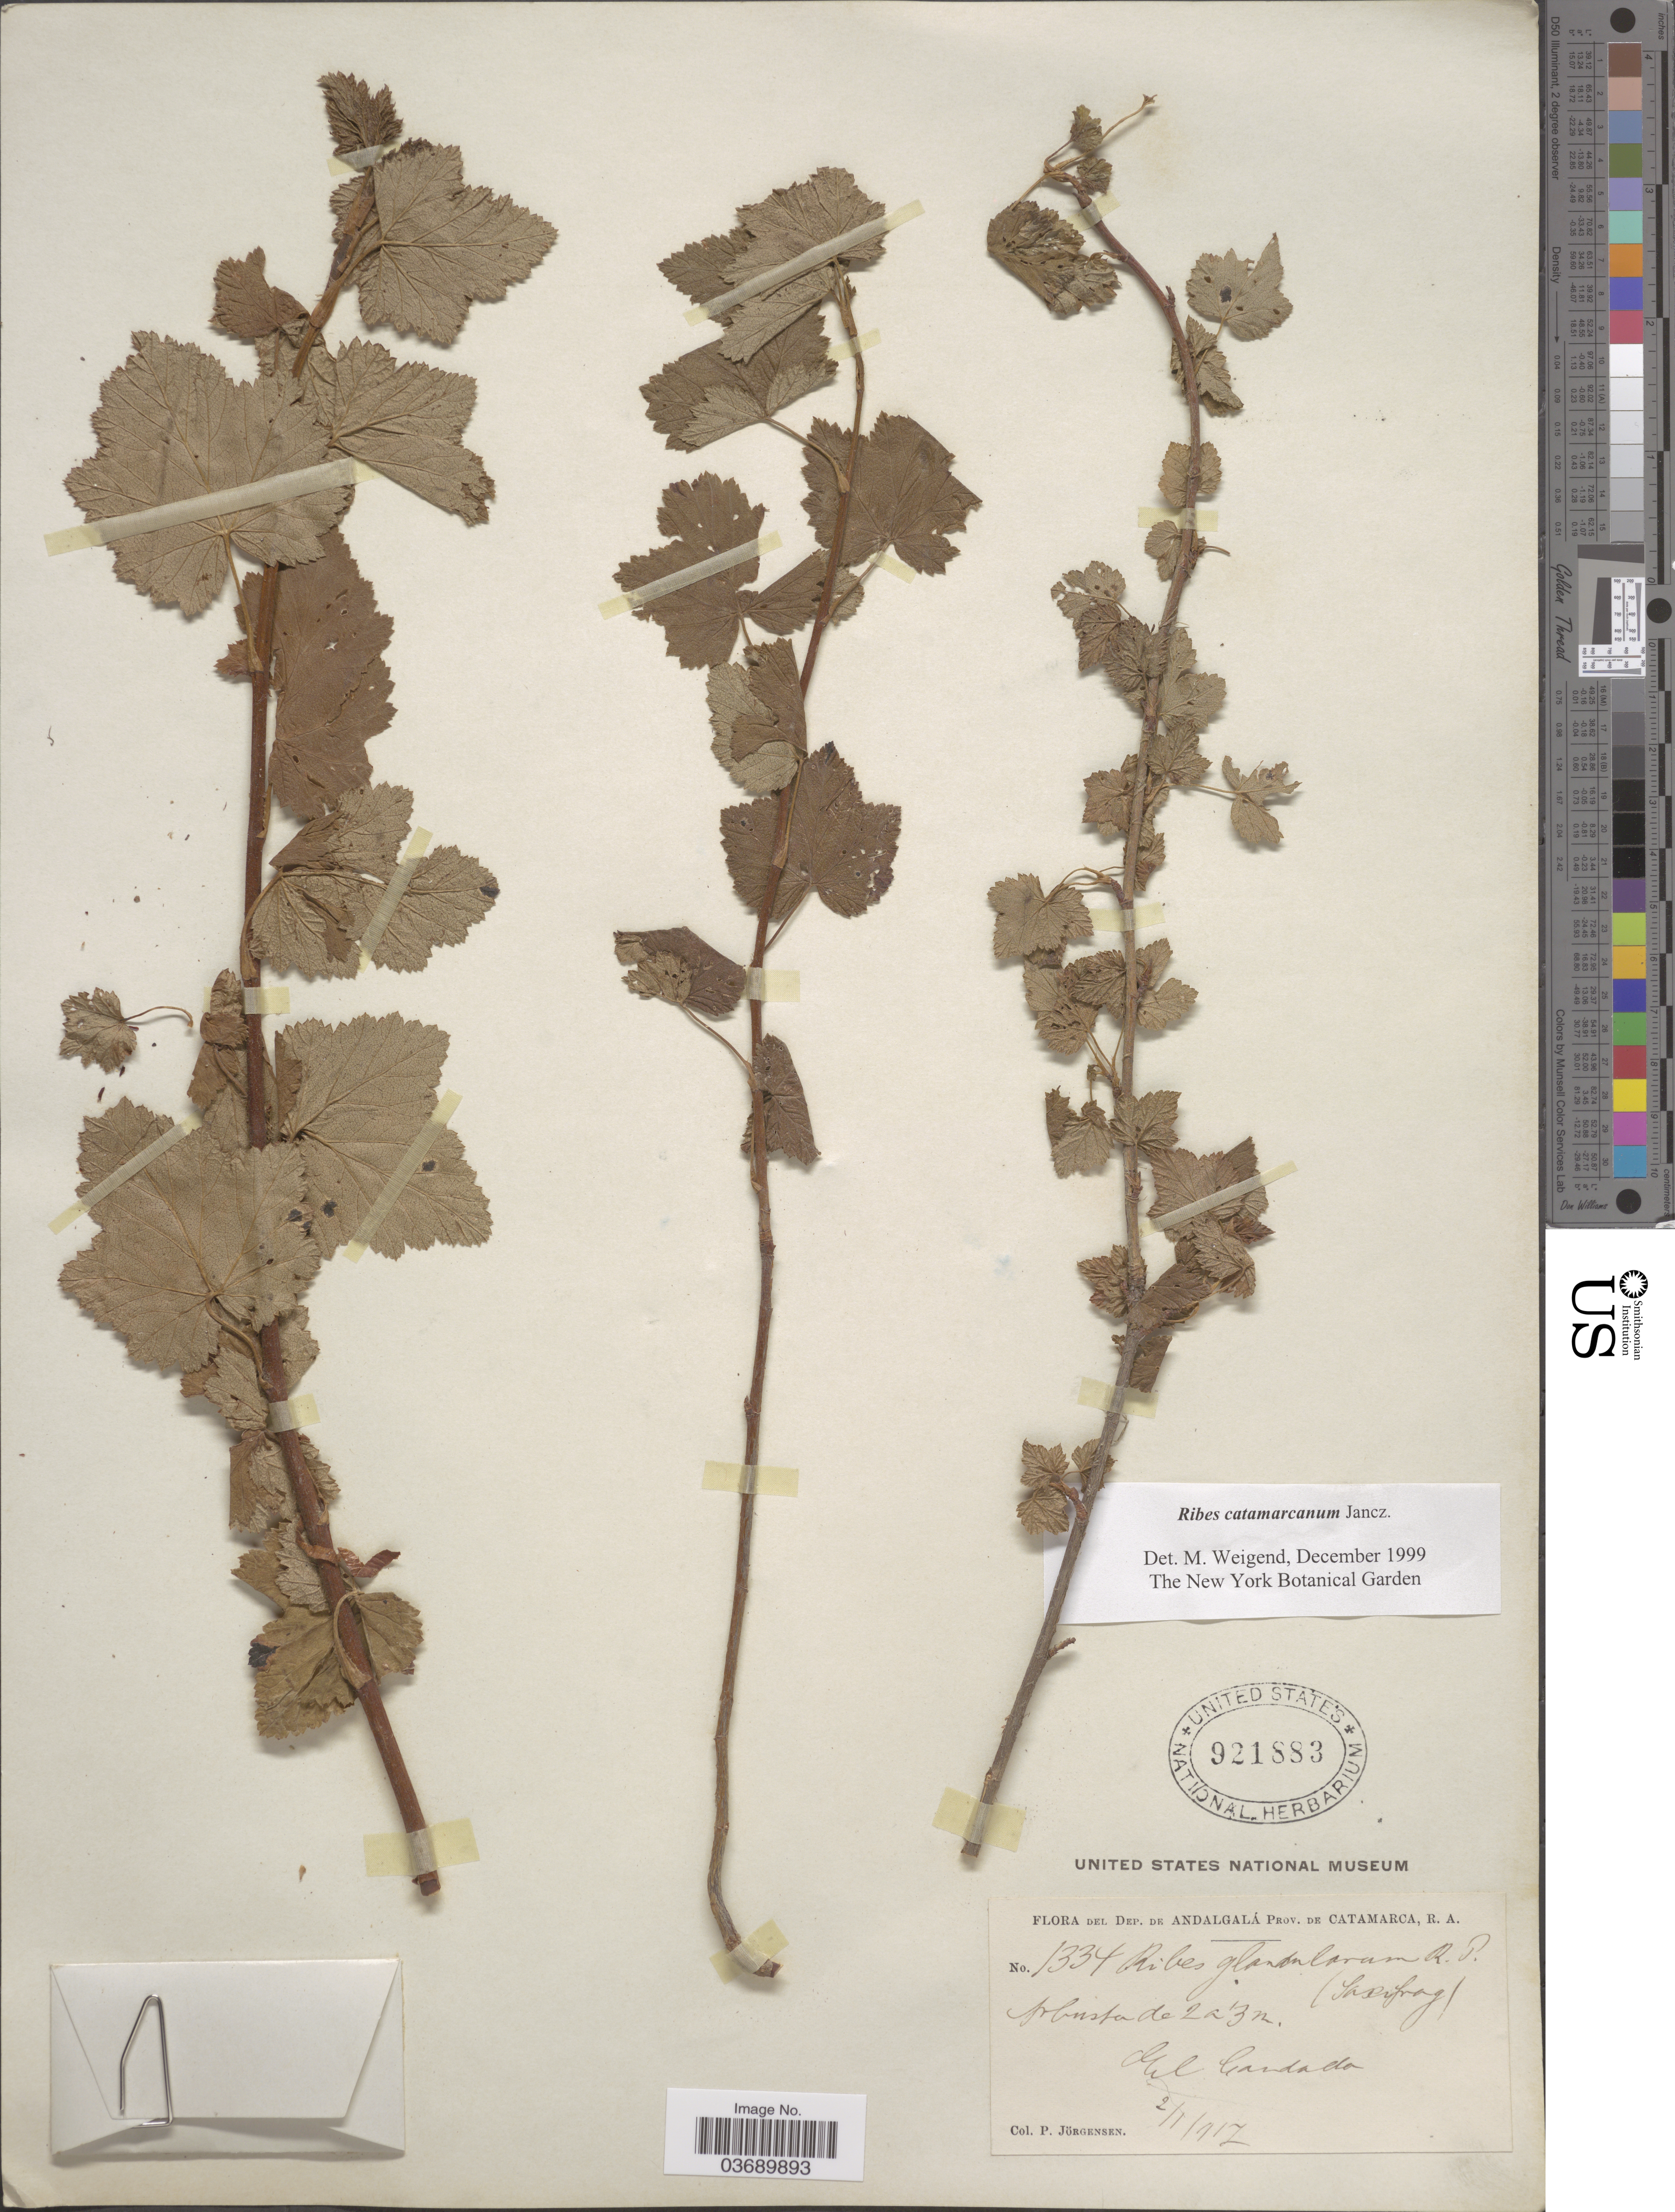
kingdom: Plantae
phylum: Tracheophyta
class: Magnoliopsida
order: Saxifragales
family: Grossulariaceae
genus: Ribes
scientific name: Ribes catamarcanum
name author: Jancz.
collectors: P. Jörgensen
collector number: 1334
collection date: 1917-01-02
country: Argentina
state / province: Catamarca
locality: Dep. de Andalgalá, El Candada*.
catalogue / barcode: US 921883